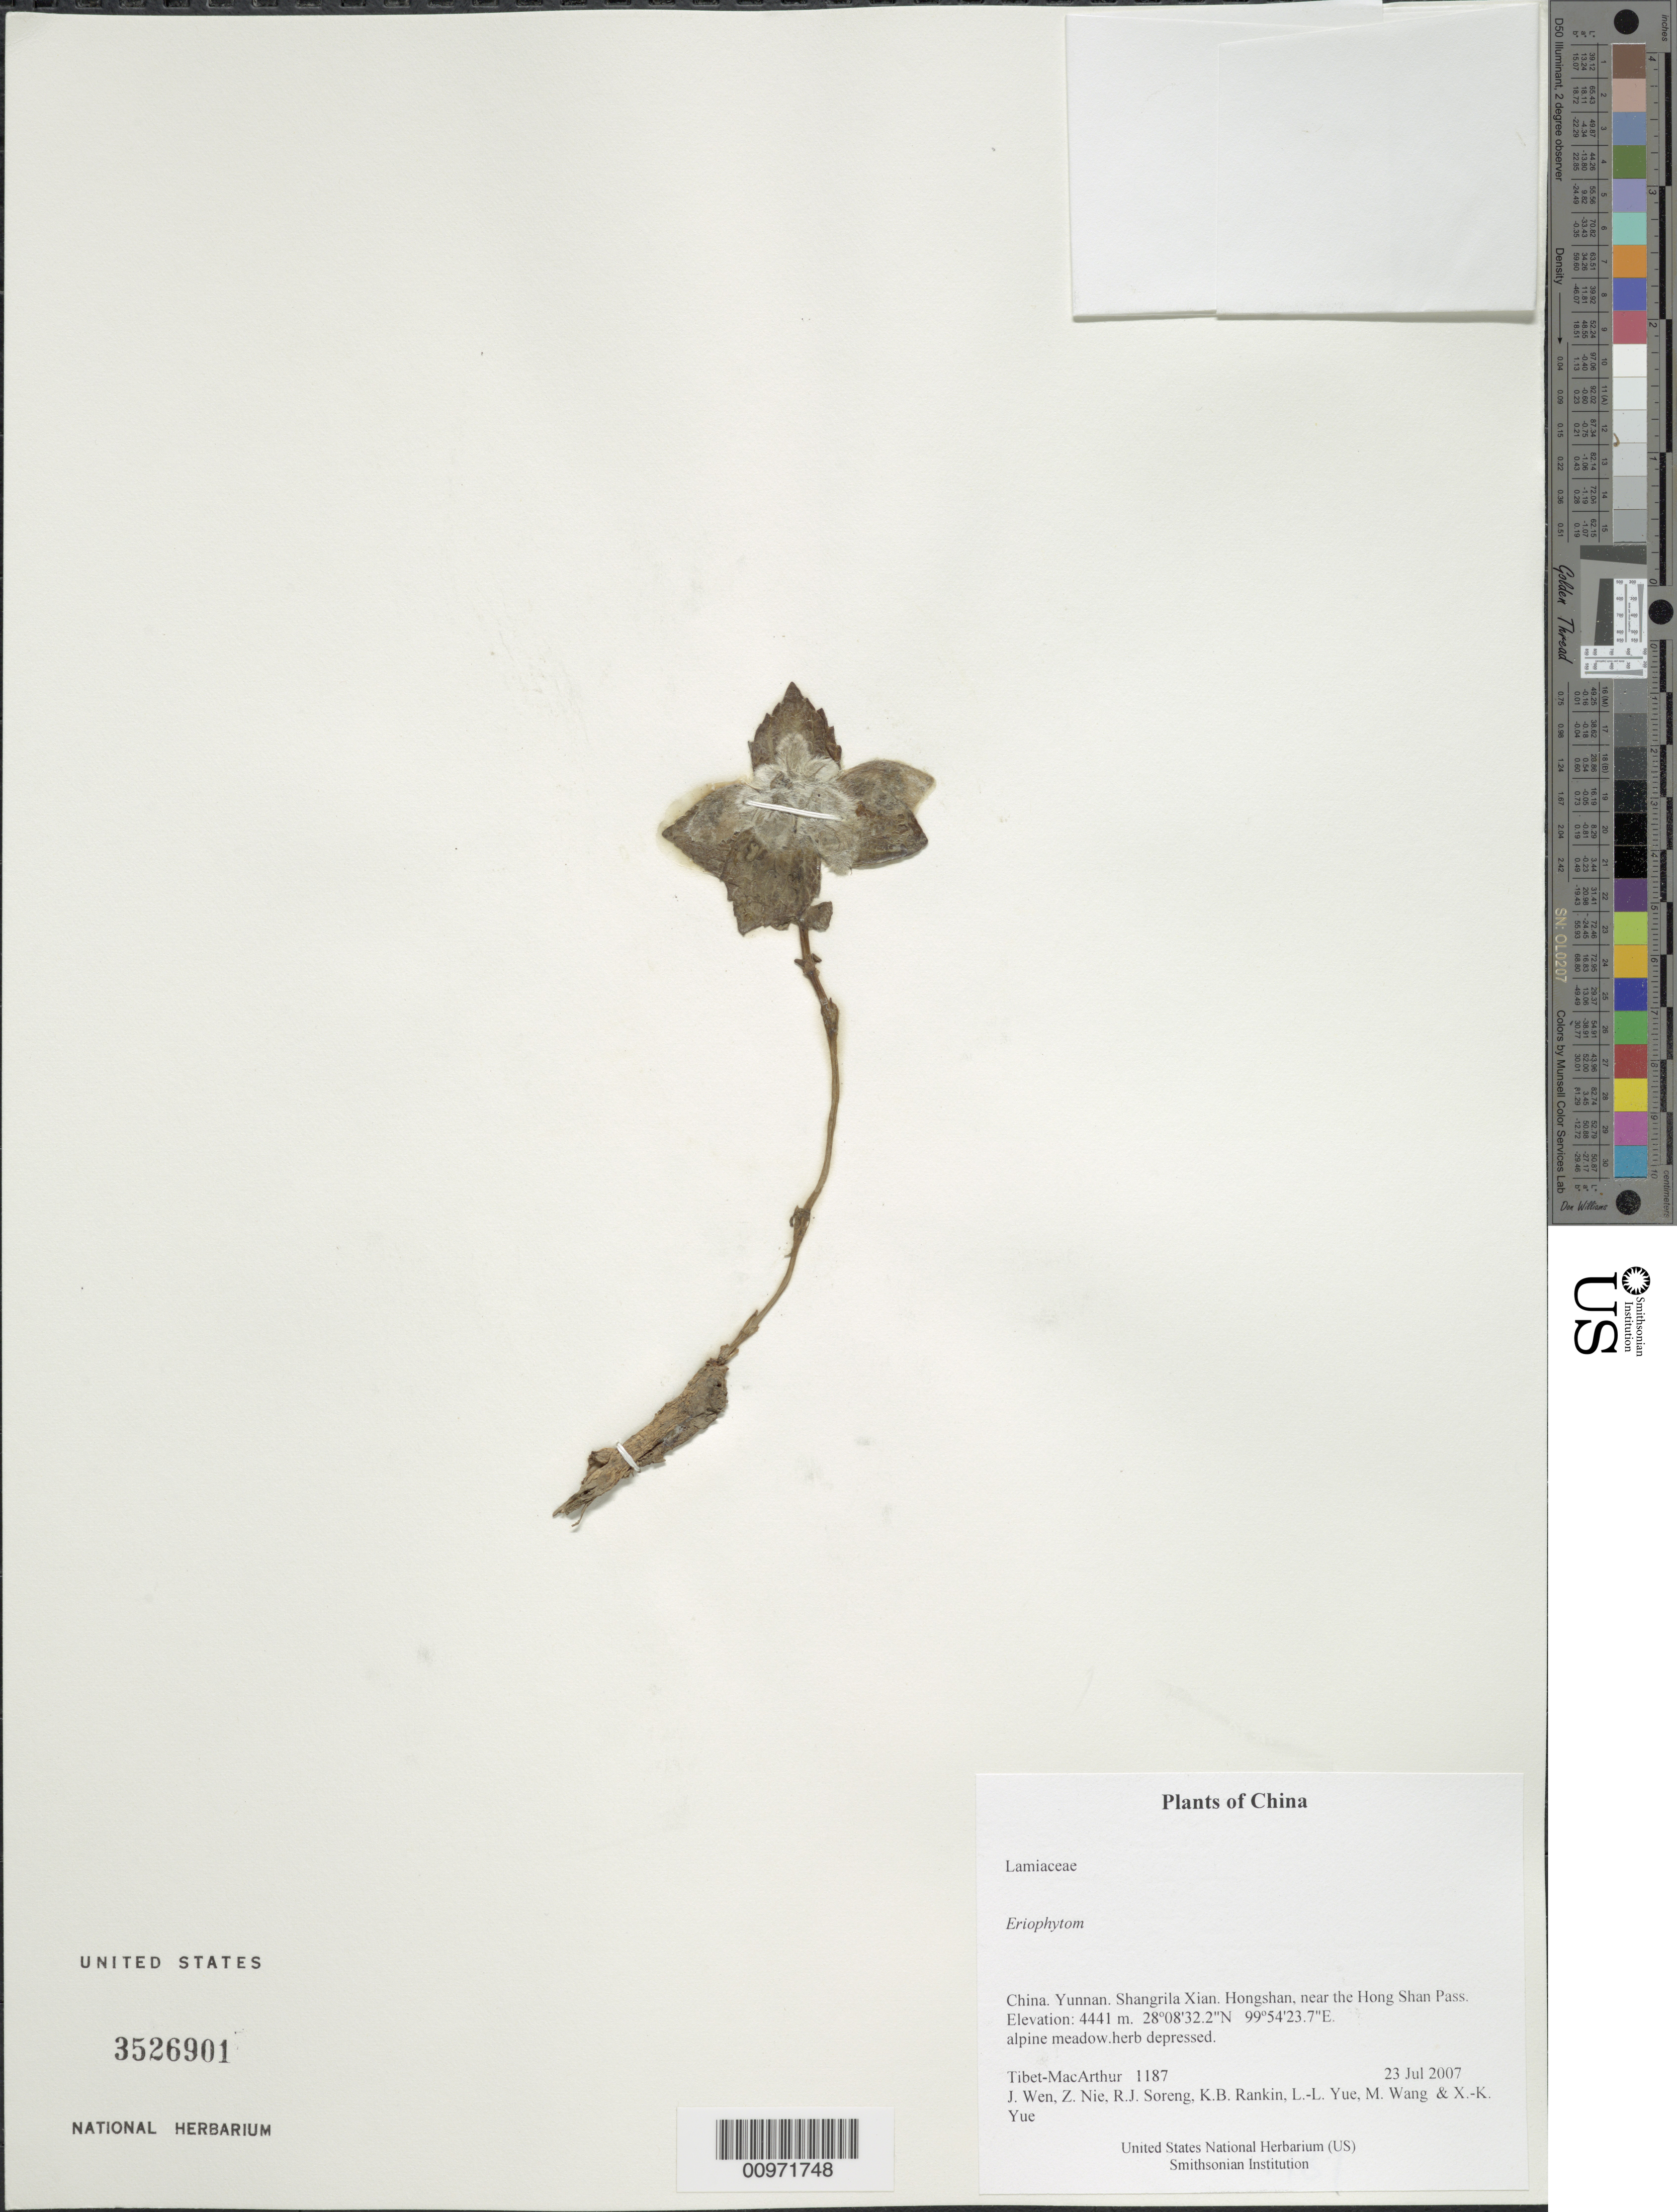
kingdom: Plantae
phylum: Tracheophyta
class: Magnoliopsida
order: Lamiales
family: Lamiaceae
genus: Eriophyton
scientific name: Eriophyton sp.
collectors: Tibet-MacArthur, J. Wen, Z. Nie, R. J. Soreng, K. Rankin, L. Yue, M. Wang & X. Yue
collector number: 1187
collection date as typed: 23 Jul 2007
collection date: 2007-07-23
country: China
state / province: Yunnan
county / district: Shangrila Xian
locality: Hongshan, near the Hong Shan Pass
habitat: alpine meadow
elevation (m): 4441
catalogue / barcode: US 3526901